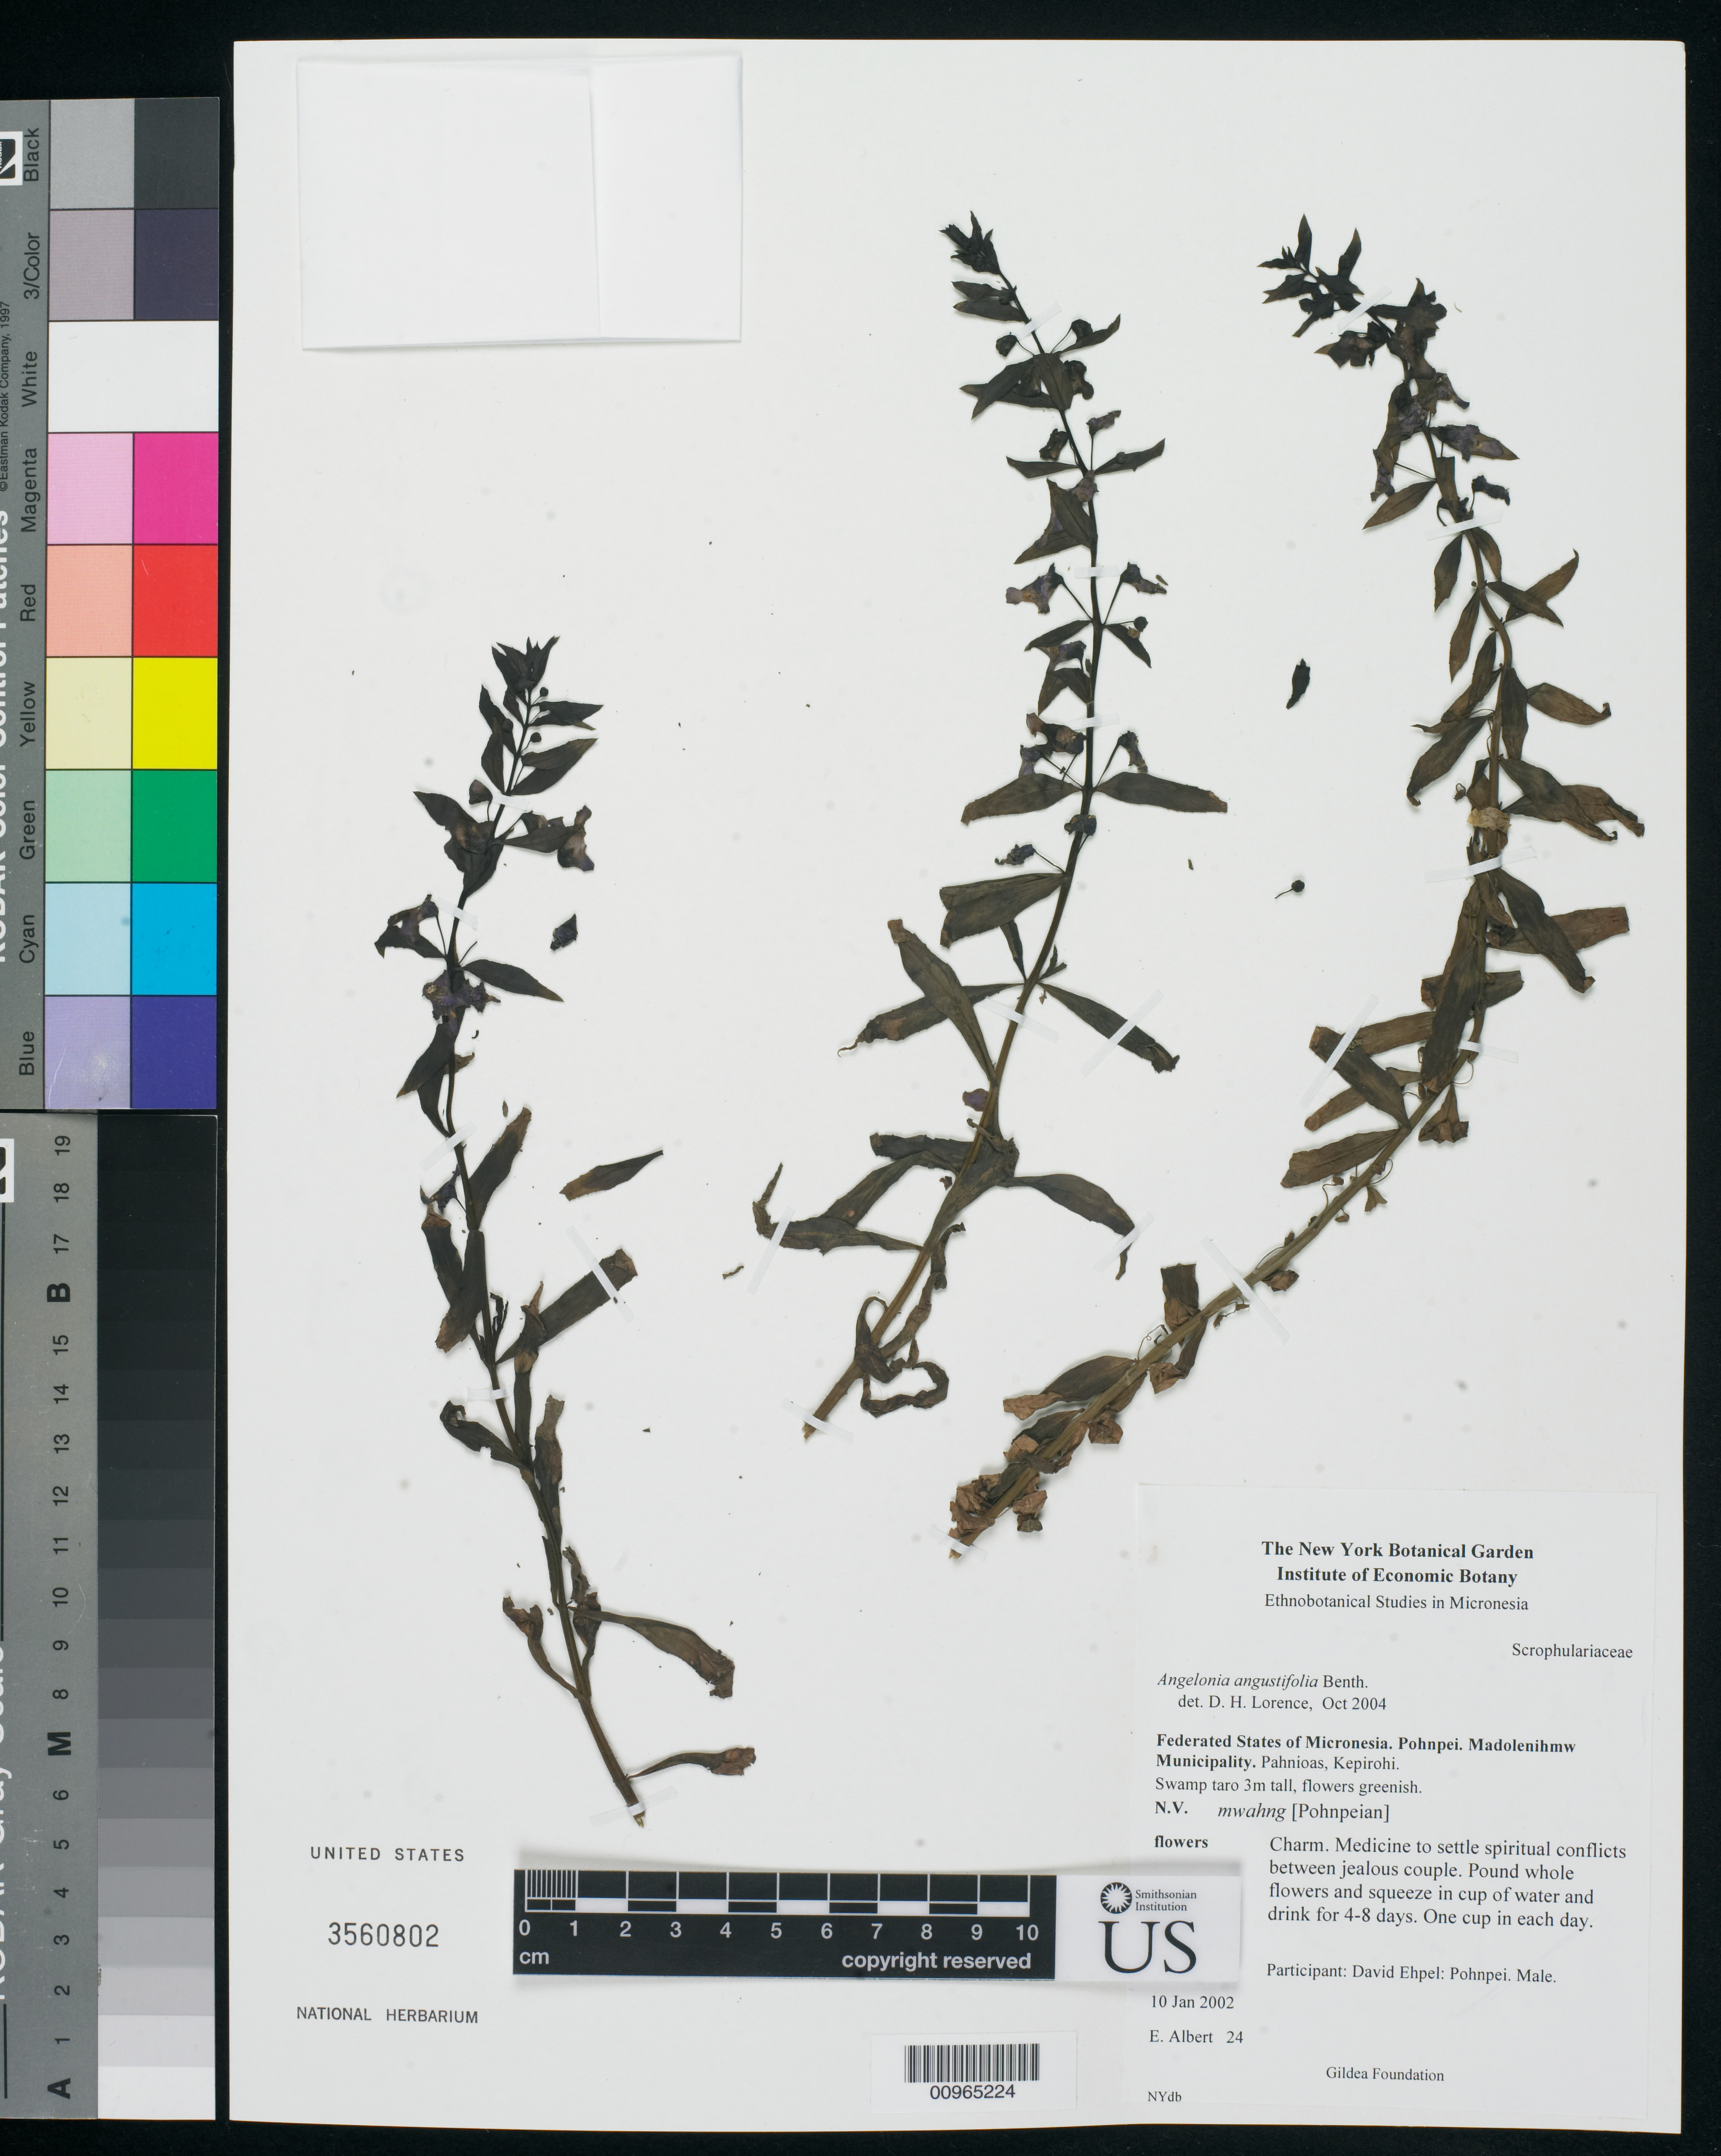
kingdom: Plantae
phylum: Tracheophyta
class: Magnoliopsida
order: Lamiales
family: Plantaginaceae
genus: Angelonia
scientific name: Angelonia angustifolia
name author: Benth.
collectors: E. A. Amor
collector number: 24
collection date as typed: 10 Jan 2002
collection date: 2002-01-10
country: Micronesia, Federated States of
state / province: Pohnpei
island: Pohnpei [Ponape]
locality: Kepirohi, Pahnioas, Madolenihmw Muncipality, Pohnpei, Micronesia. Swamp.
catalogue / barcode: US 3560802